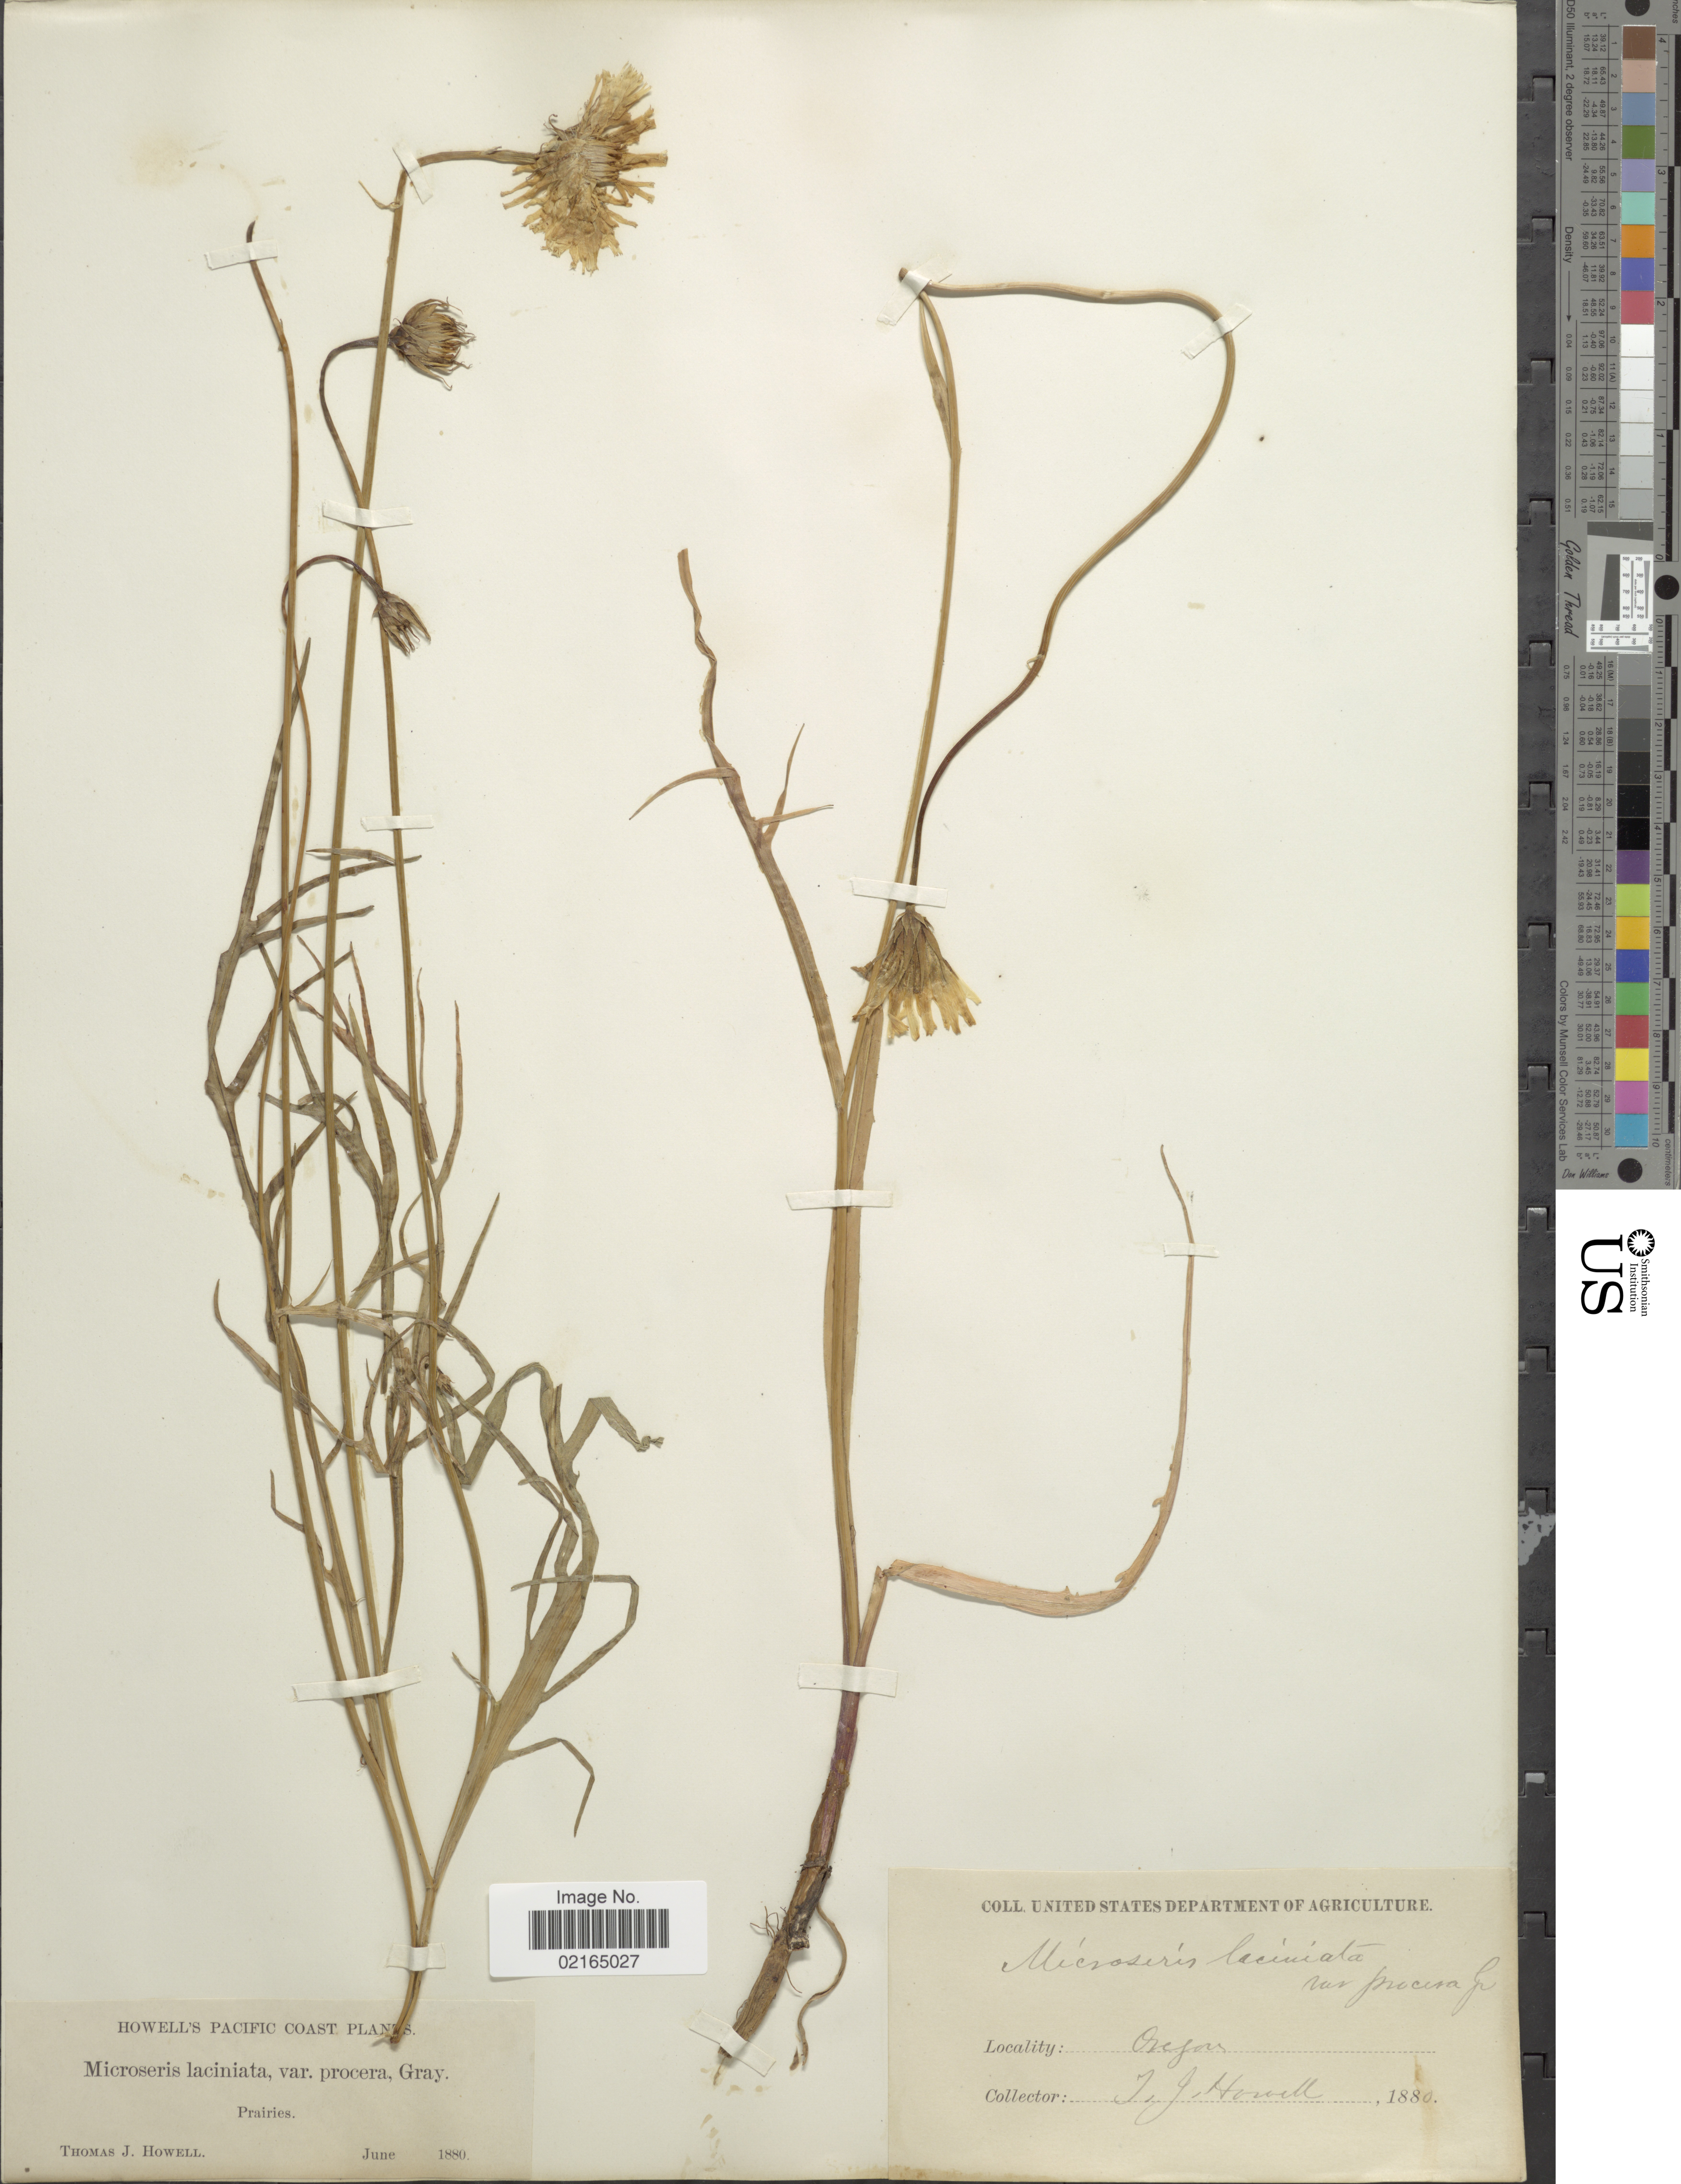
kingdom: Plantae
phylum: Tracheophyta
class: Magnoliopsida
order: Asterales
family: Asteraceae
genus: Microseris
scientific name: Microseris laciniata subsp. laciniata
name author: (Hook.) Sch. Bip.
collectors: T. J. Howell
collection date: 1880-06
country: United States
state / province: Oregon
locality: Prairies, Pacific Coast.